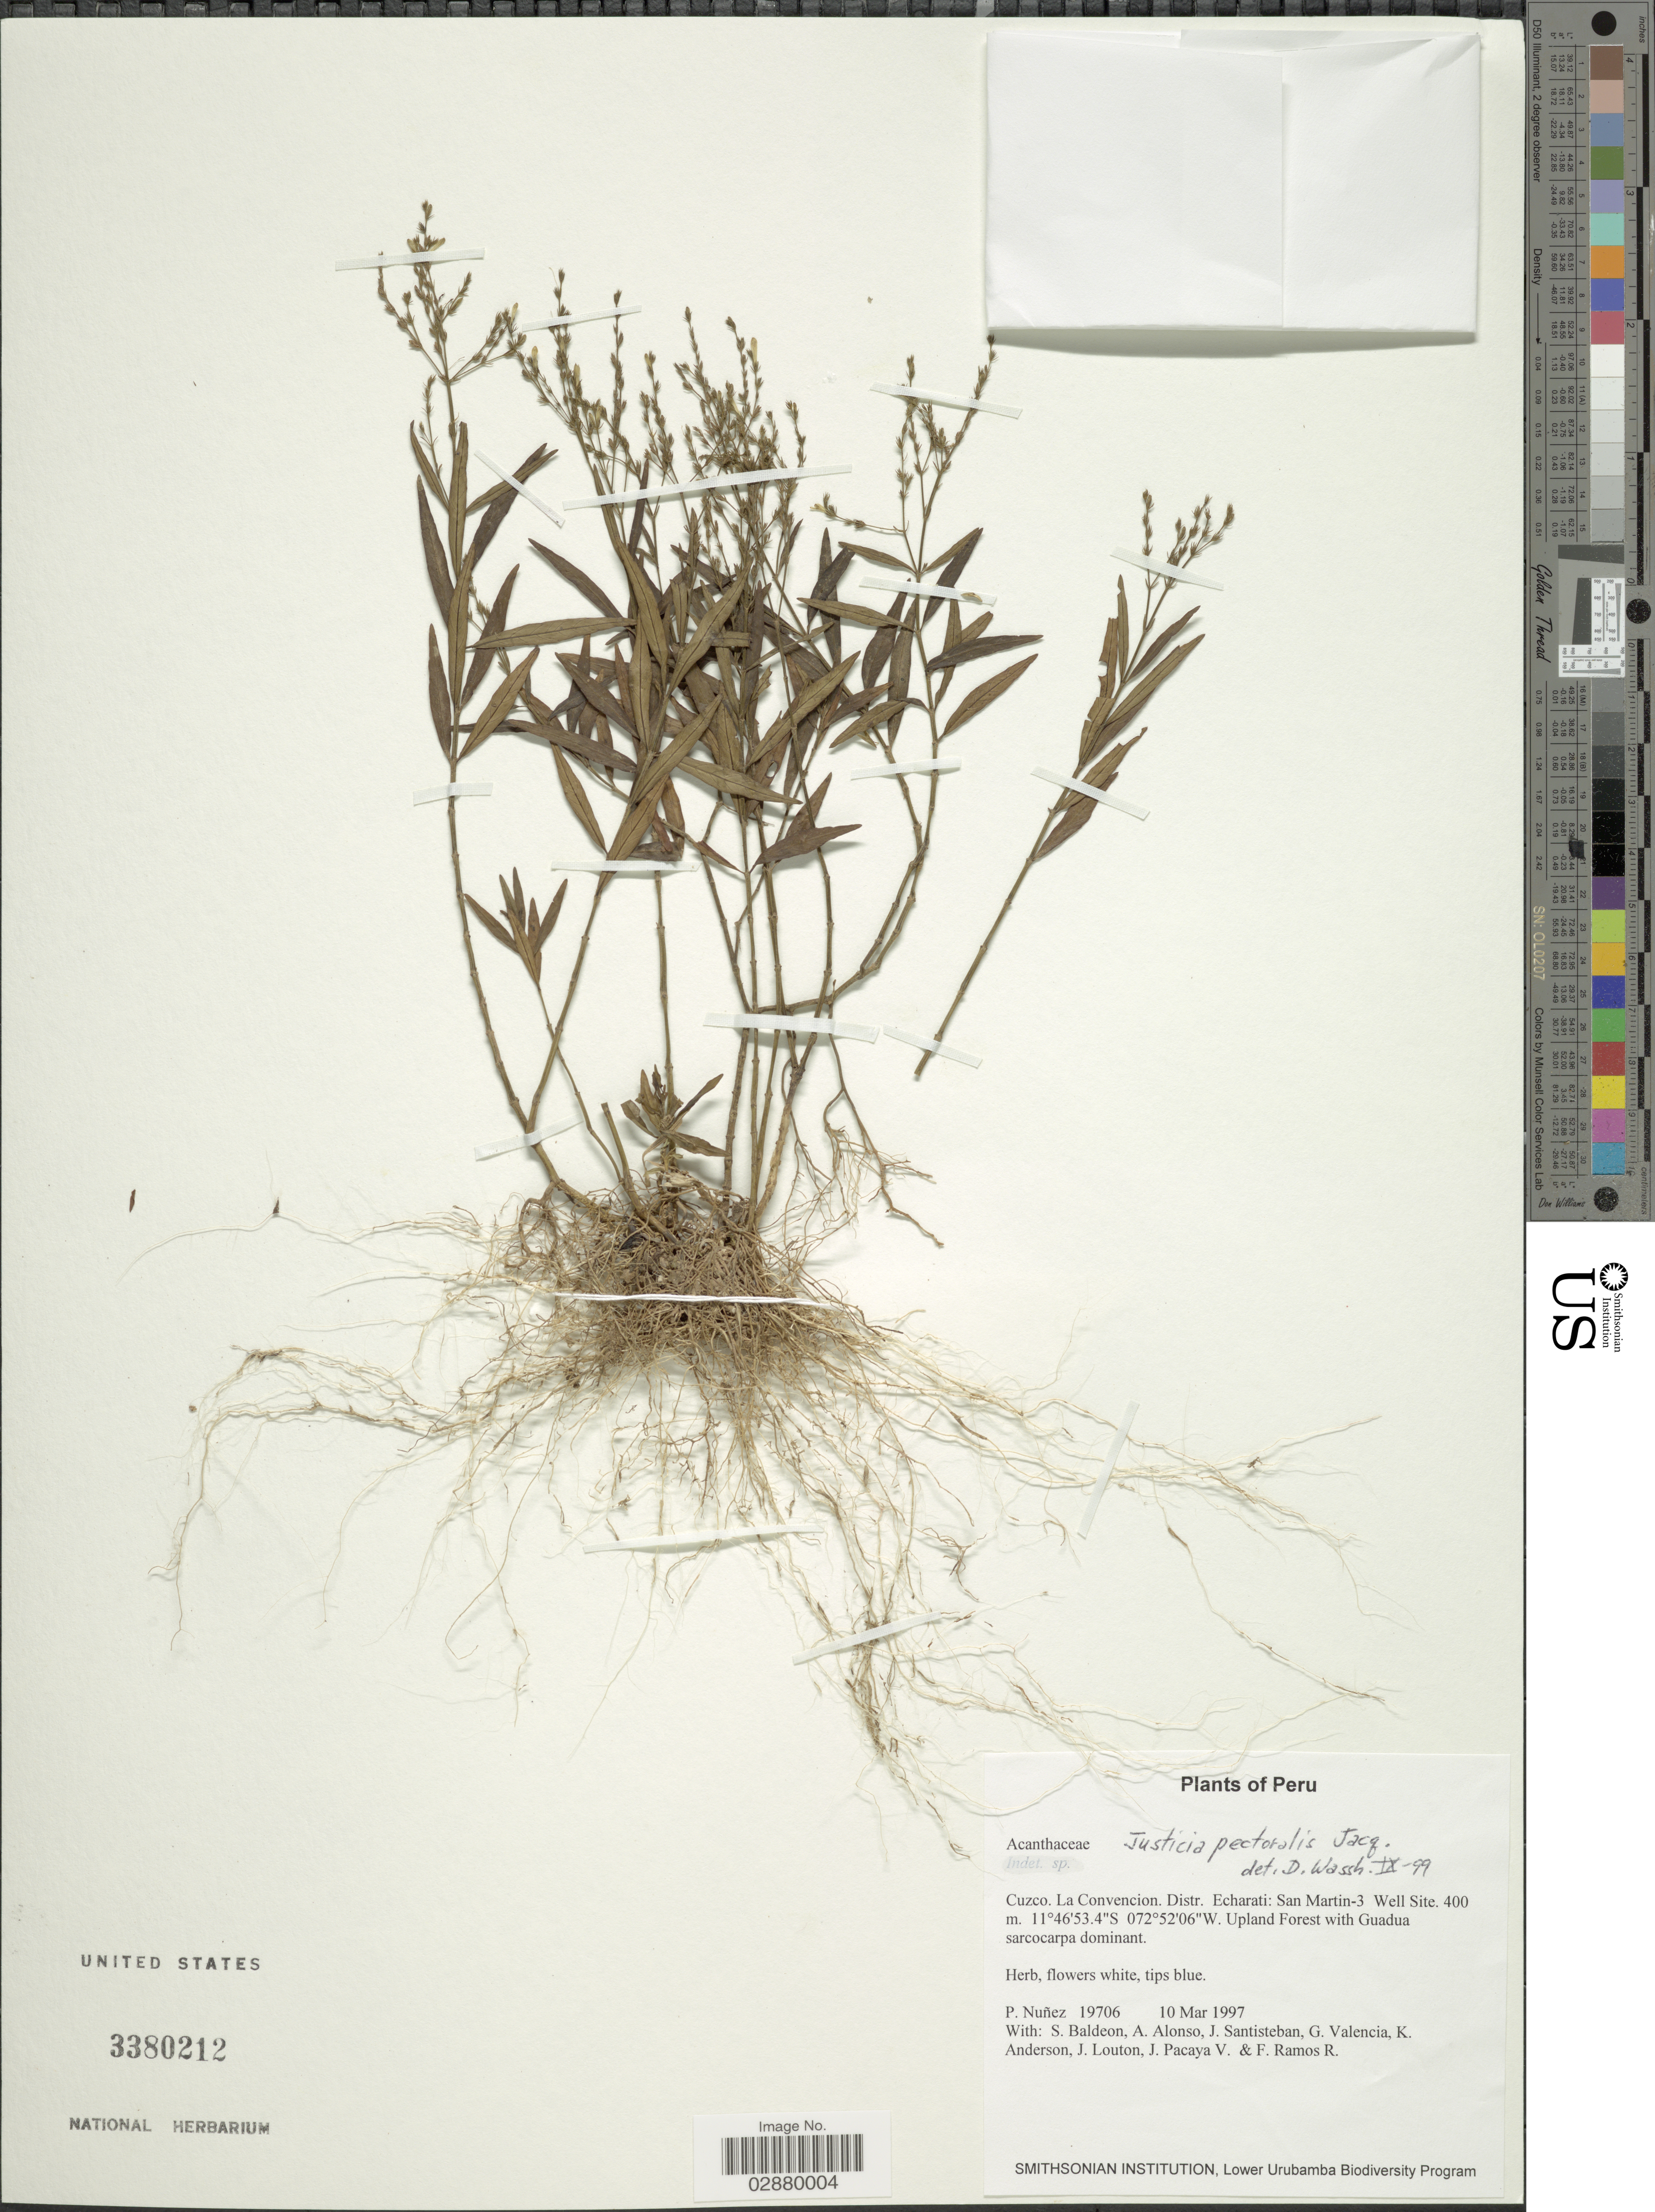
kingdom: Plantae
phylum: Tracheophyta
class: Magnoliopsida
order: Lamiales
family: Acanthaceae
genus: Justicia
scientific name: Justicia pectoralis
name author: Jacq.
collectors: P. Nuñez V., S. Baldeon, A. Alonso, J. Santisteban & et al.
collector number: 19706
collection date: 1997-03-10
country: Peru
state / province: Cusco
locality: La Convencion. Distr. Echarati: San Martin-3 Well Site.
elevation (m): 400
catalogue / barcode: US 3380212